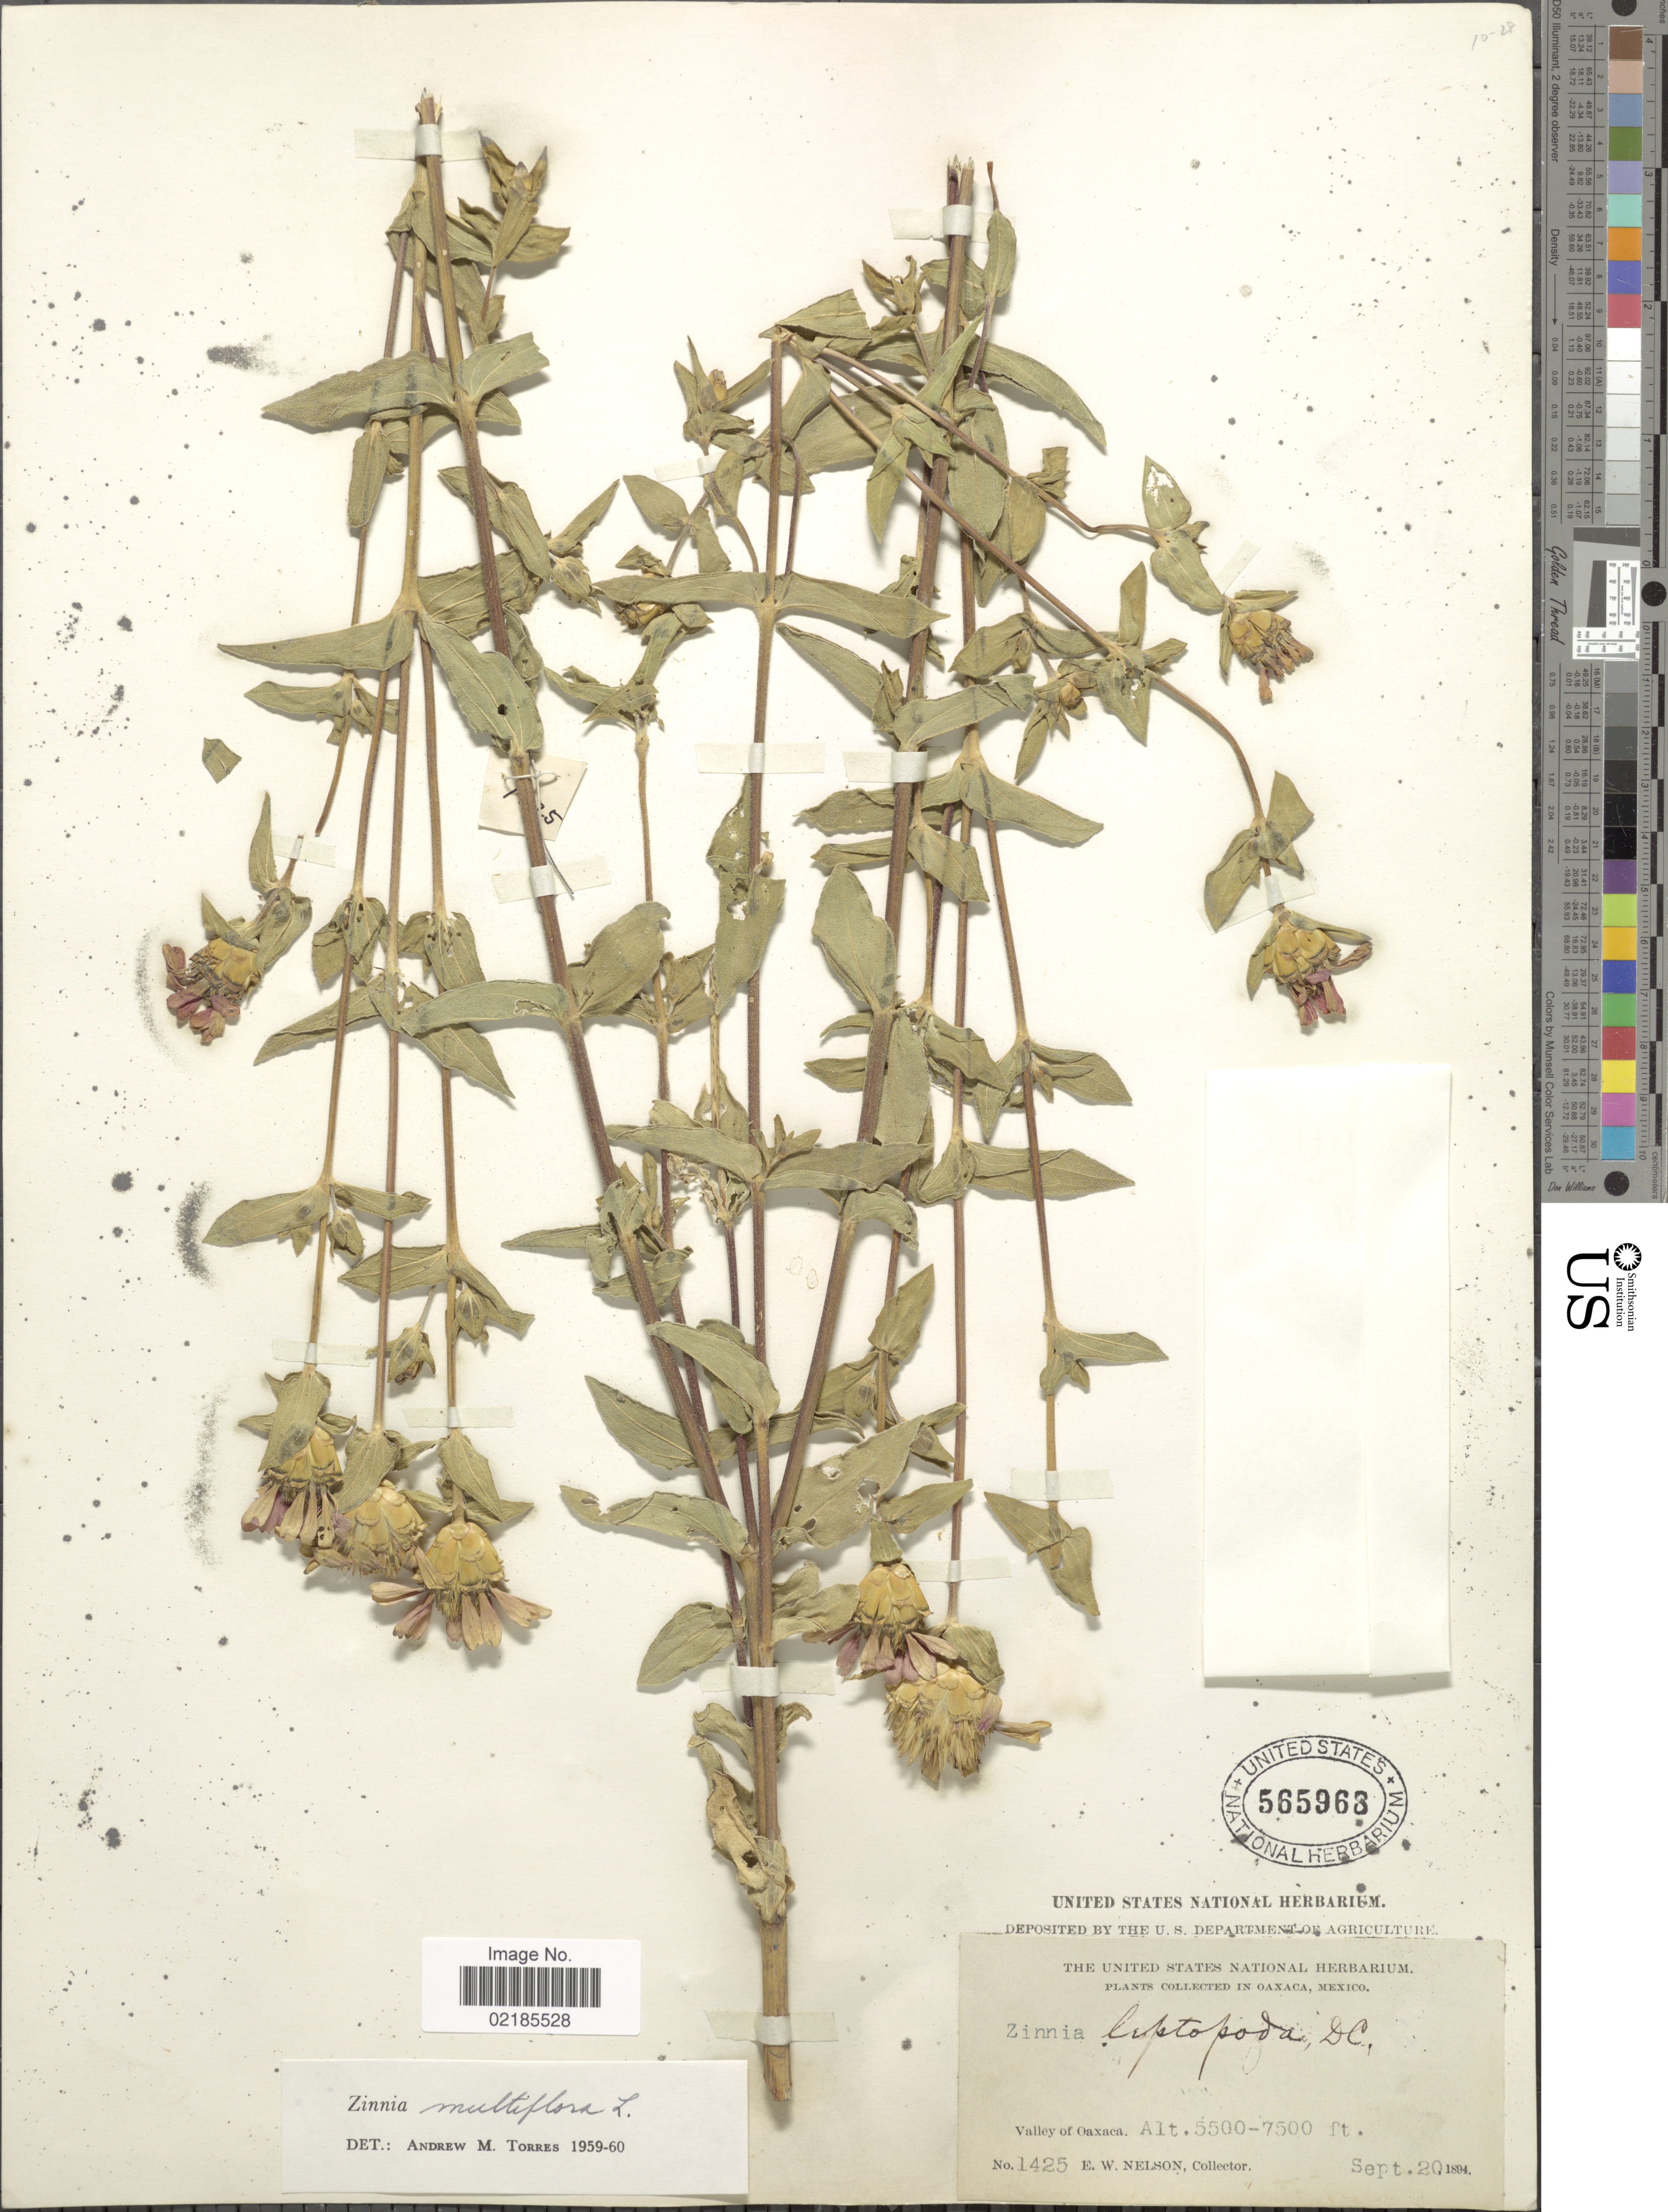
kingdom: Plantae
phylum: Tracheophyta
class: Magnoliopsida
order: Asterales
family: Asteraceae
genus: Zinnia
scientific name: Zinnia peruviana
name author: (L.) L.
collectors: E. W. Nelson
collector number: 1425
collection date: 1894-09-20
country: Mexico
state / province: Oaxaca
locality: Valley of Oaxaca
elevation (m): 1676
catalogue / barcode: US 565963